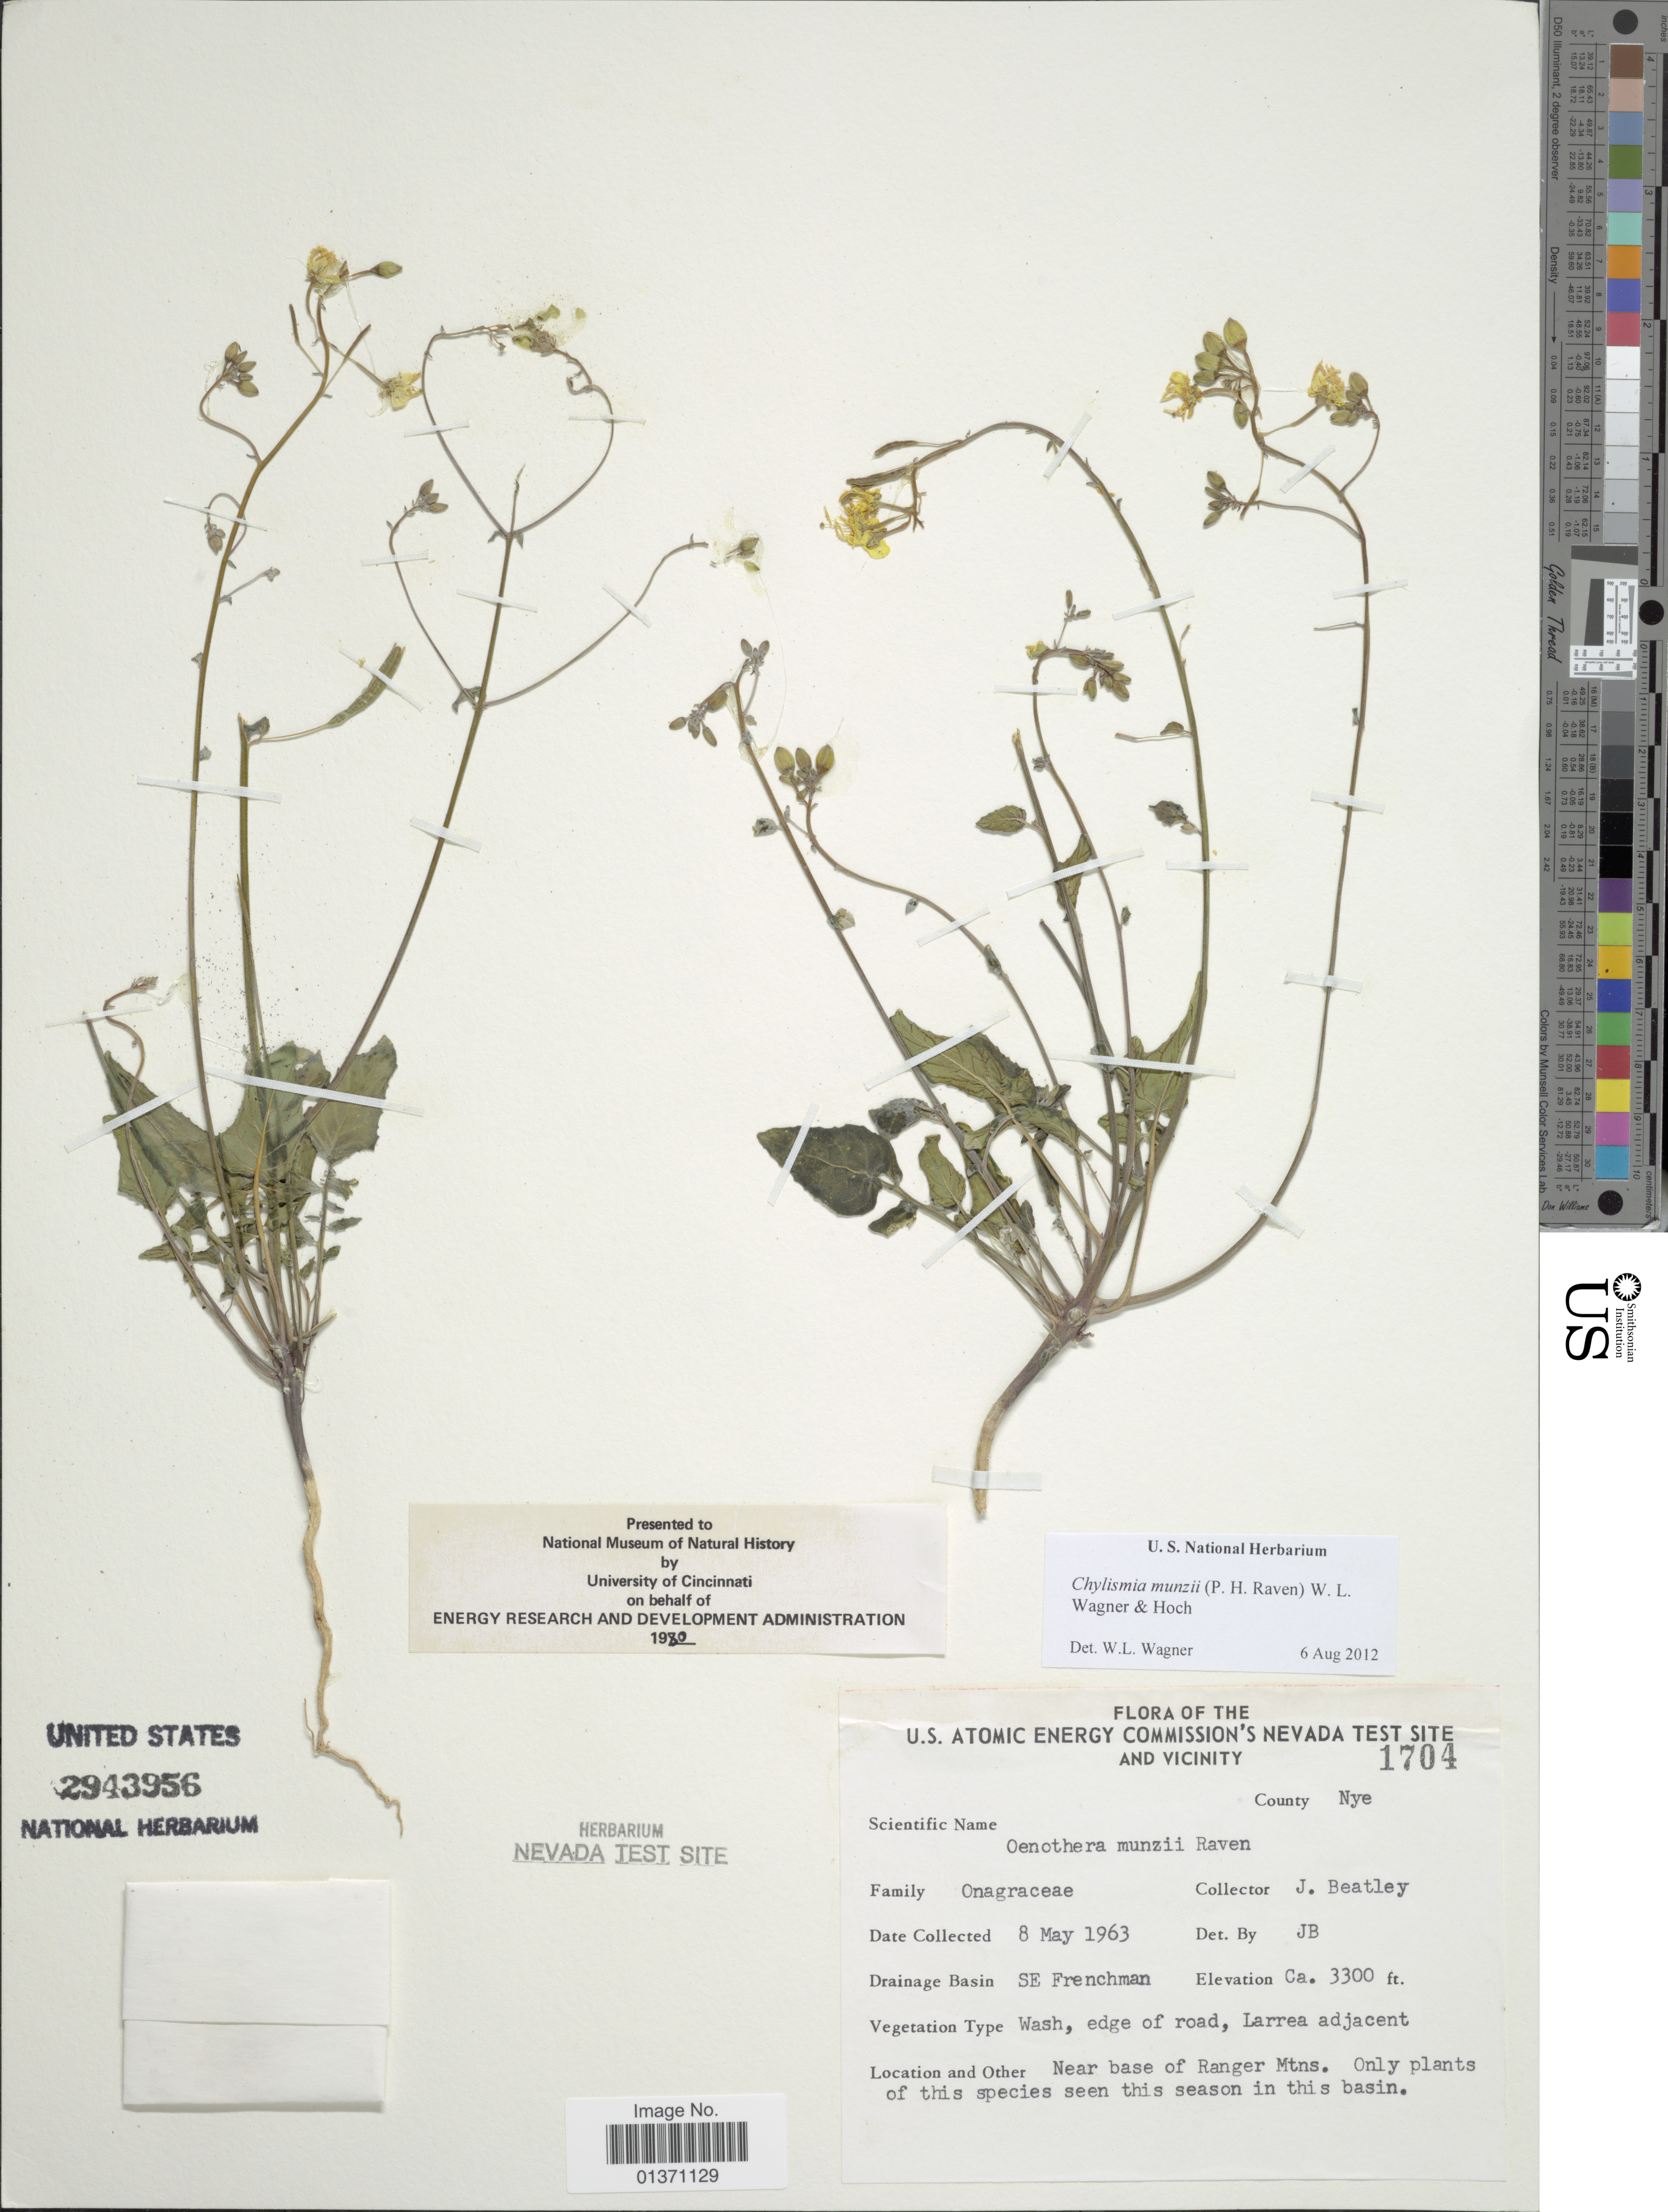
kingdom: Plantae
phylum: Tracheophyta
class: Magnoliopsida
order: Myrtales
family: Onagraceae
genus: Chylismia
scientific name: Chylismia munzii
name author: (P.H. Raven) W.L. Wagner & Hoch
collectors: J. C. Beatley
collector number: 1704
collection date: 1963-05-08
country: United States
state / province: Nevada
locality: U. S. Atomic Energy Commission's Nevada Test Site and Vicinity, SE Frenchman, Wash, edge of road, Larrea adjacent, Near base of Ranger Mtns, County Nye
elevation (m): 1006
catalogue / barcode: US 2943956